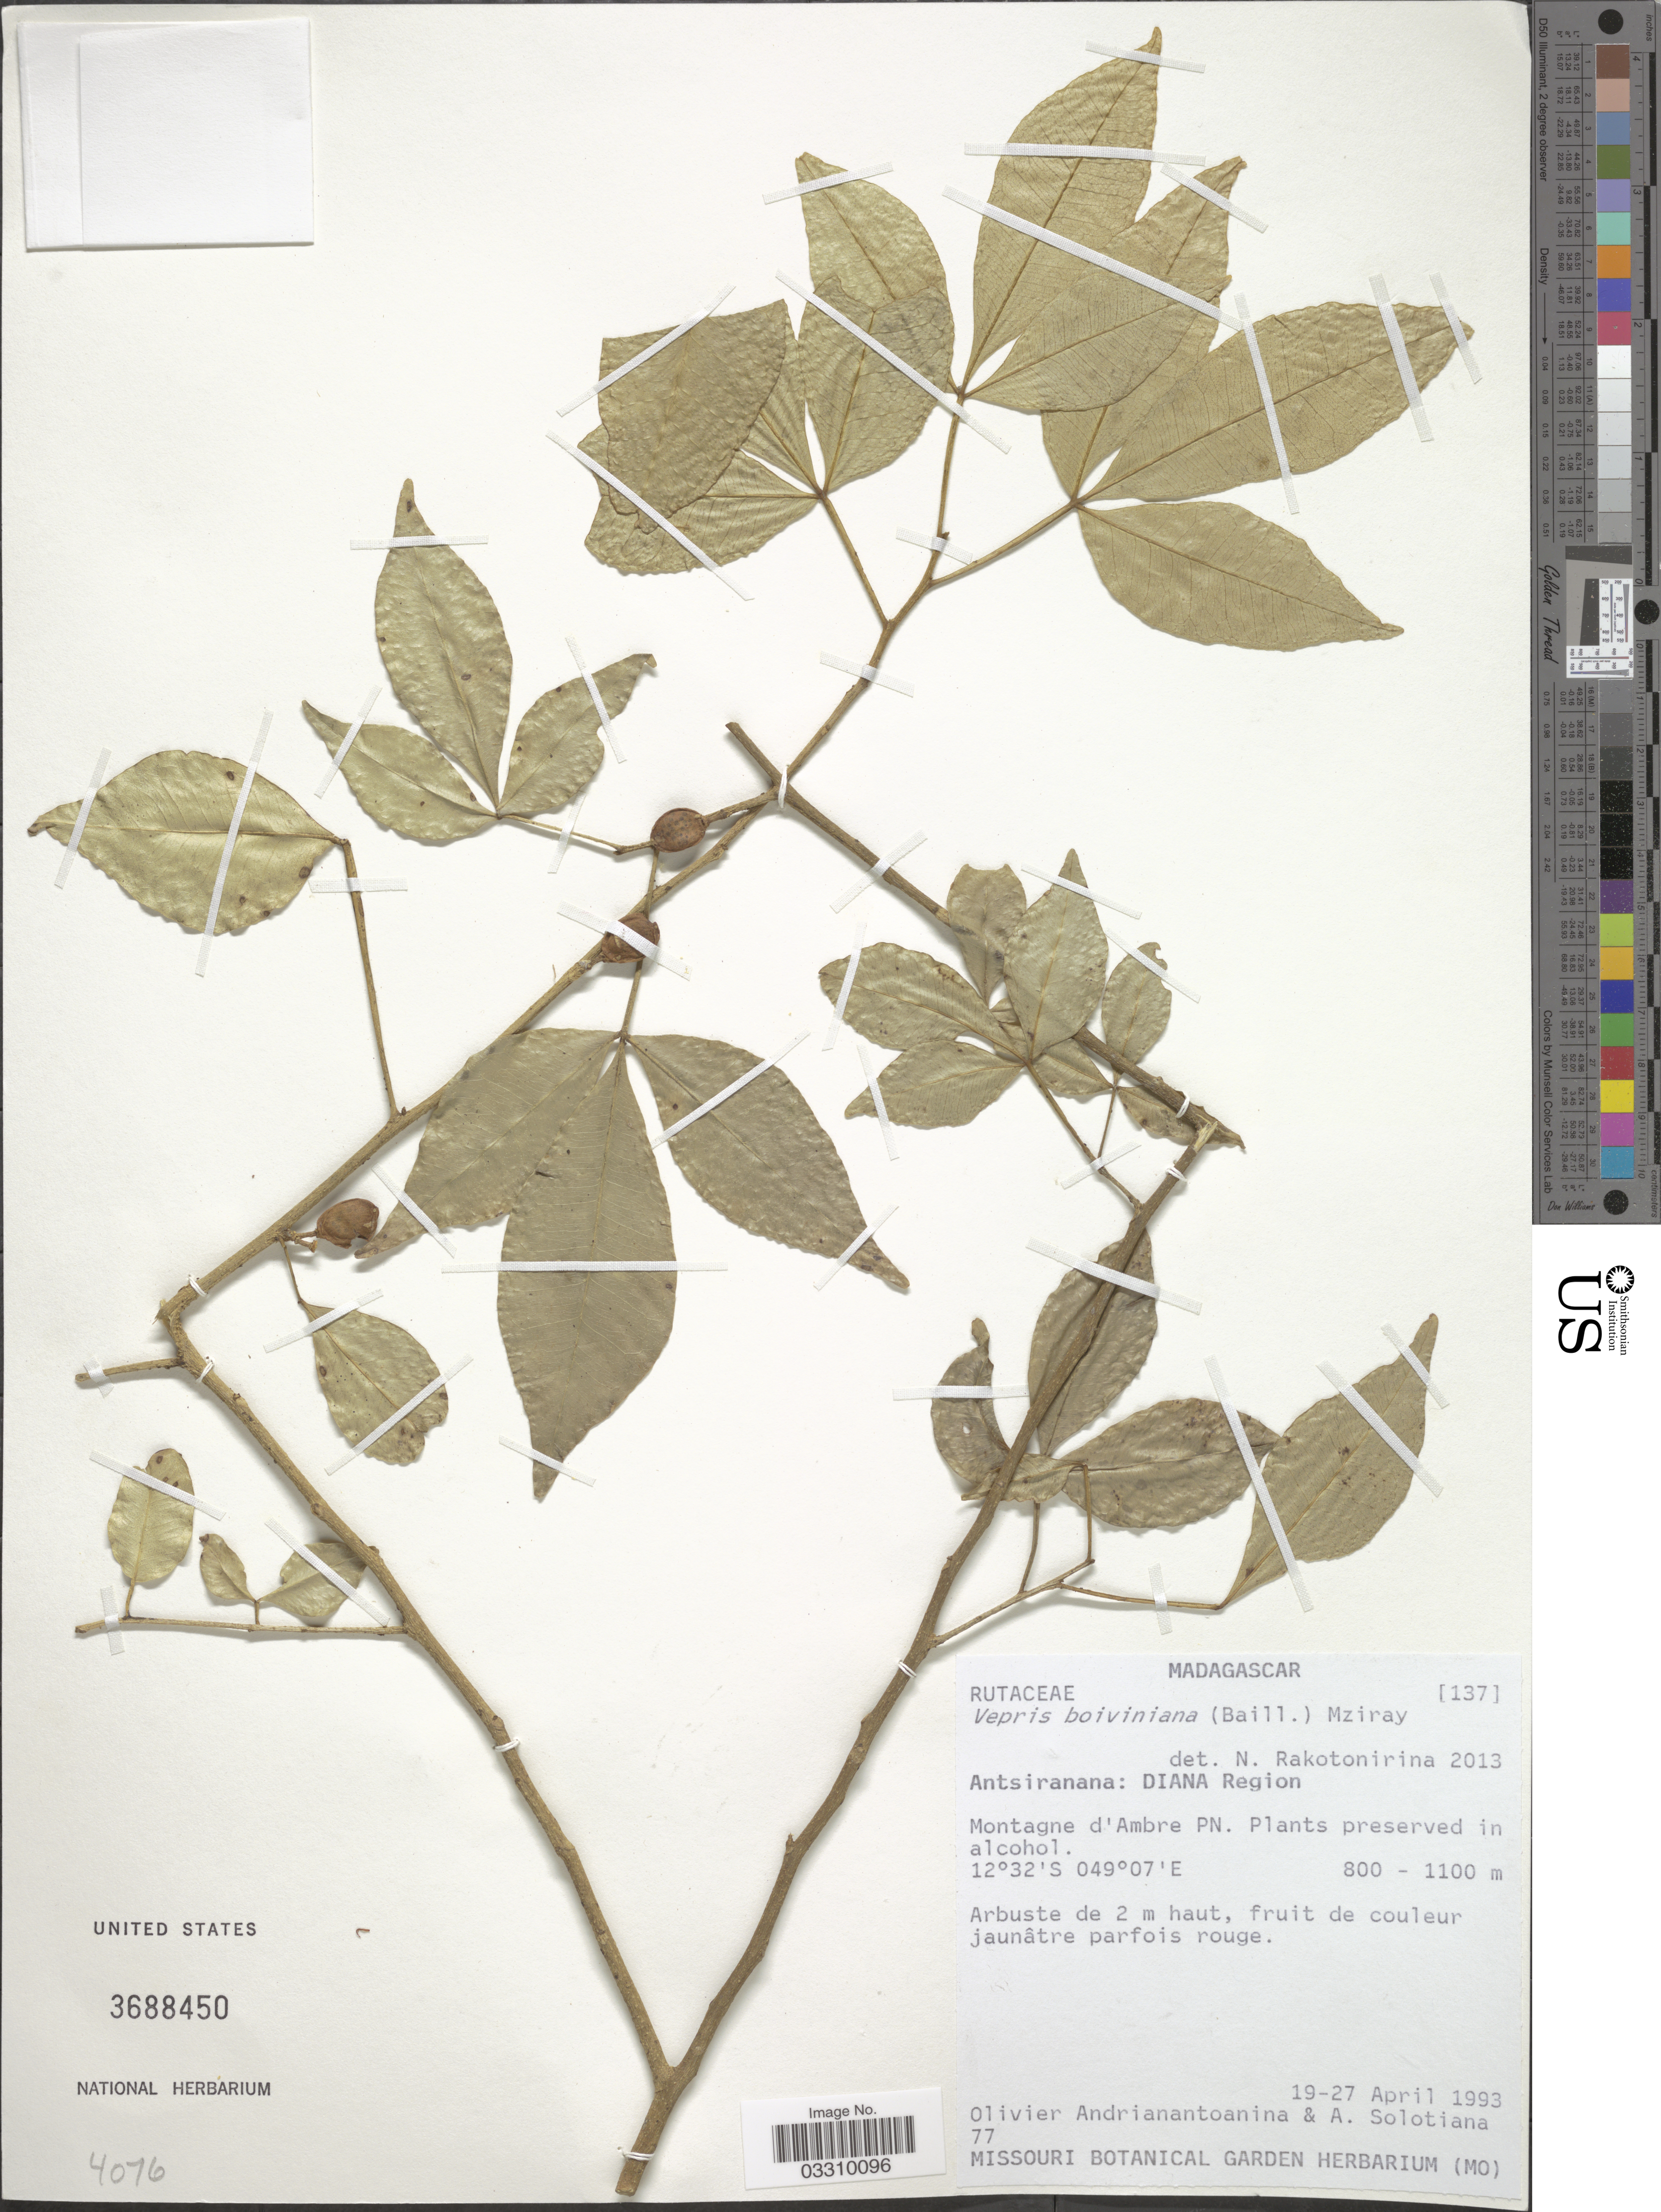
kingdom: Plantae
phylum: Tracheophyta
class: Magnoliopsida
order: Sapindales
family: Rutaceae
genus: Vepris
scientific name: Vepris boiviniana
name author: (Baill.) Mziray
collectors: O. Andrianantoanina & A. Solotiana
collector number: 77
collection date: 1993-04-19/1993-04-27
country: Madagascar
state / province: Diana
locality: Diana Region. Montagne d'Ambre PN.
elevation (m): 800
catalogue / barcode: US 3688450